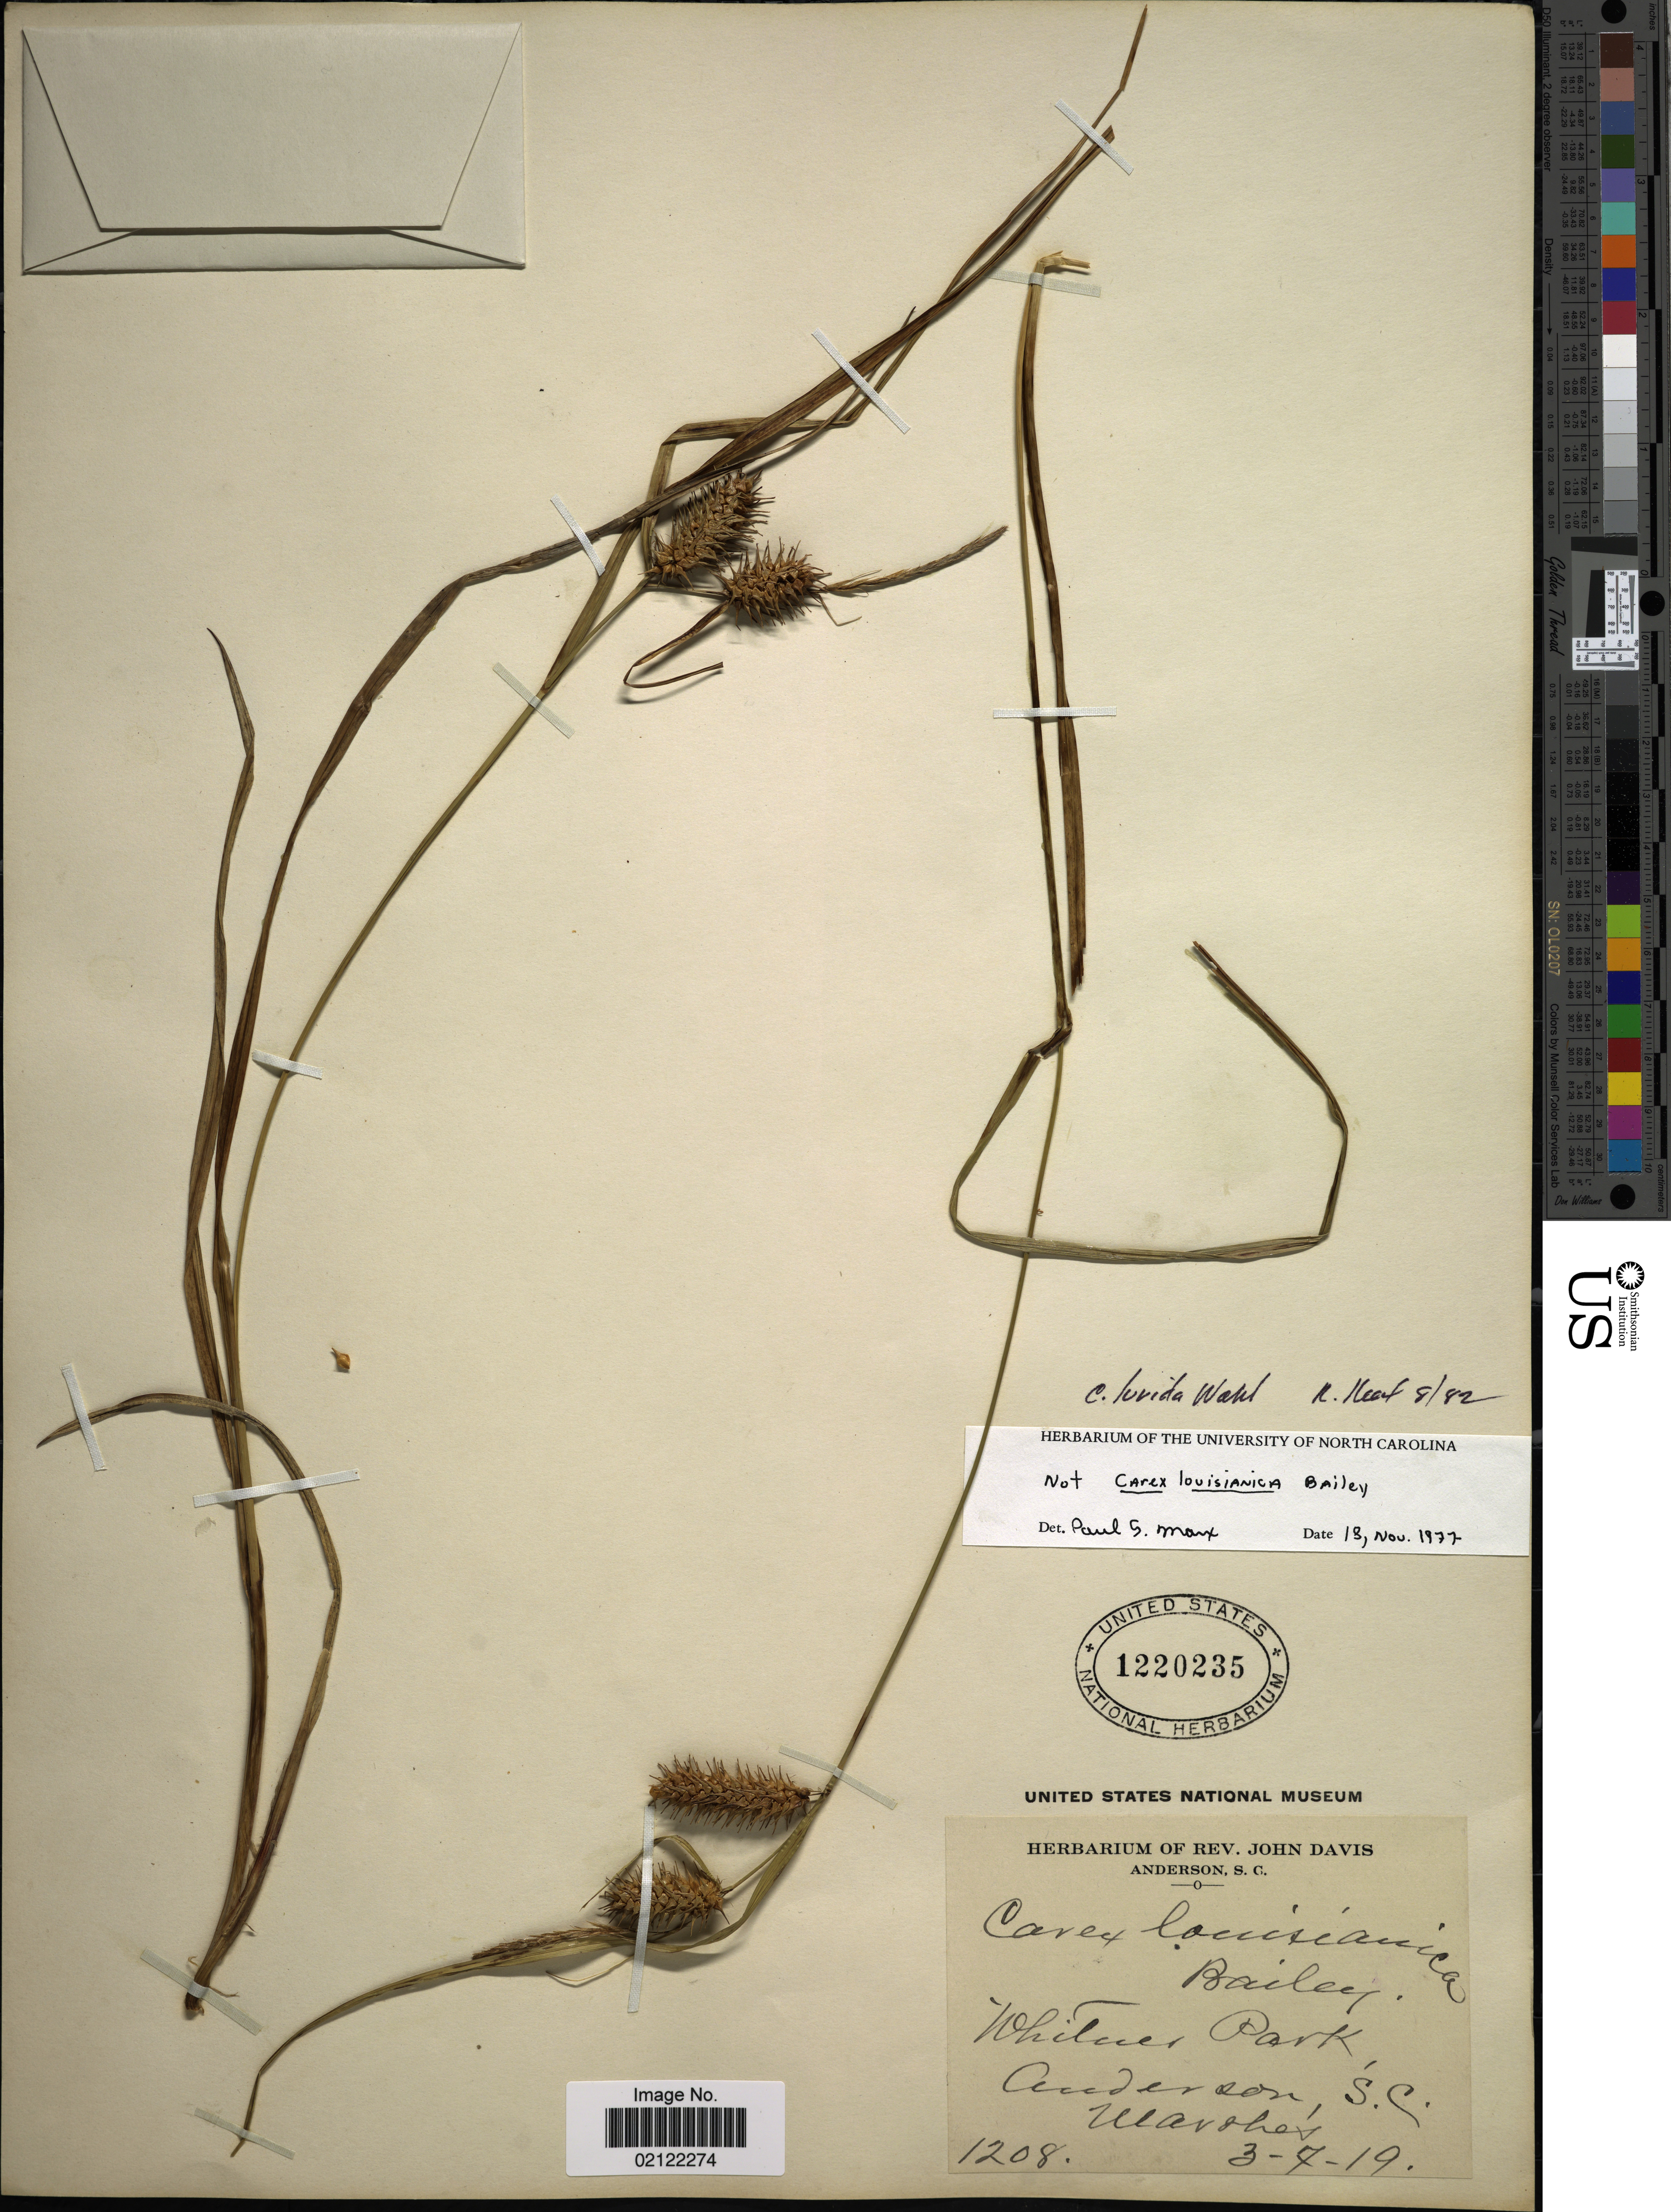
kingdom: Plantae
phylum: Tracheophyta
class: Liliopsida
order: Poales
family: Cyperaceae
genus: Carex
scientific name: Carex lurida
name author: Wahlenb.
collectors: ex herb. Rev. John Davis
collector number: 1208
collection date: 1919-03-07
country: United States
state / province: South Carolina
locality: Whitner Park, Anderson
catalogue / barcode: US 1220235